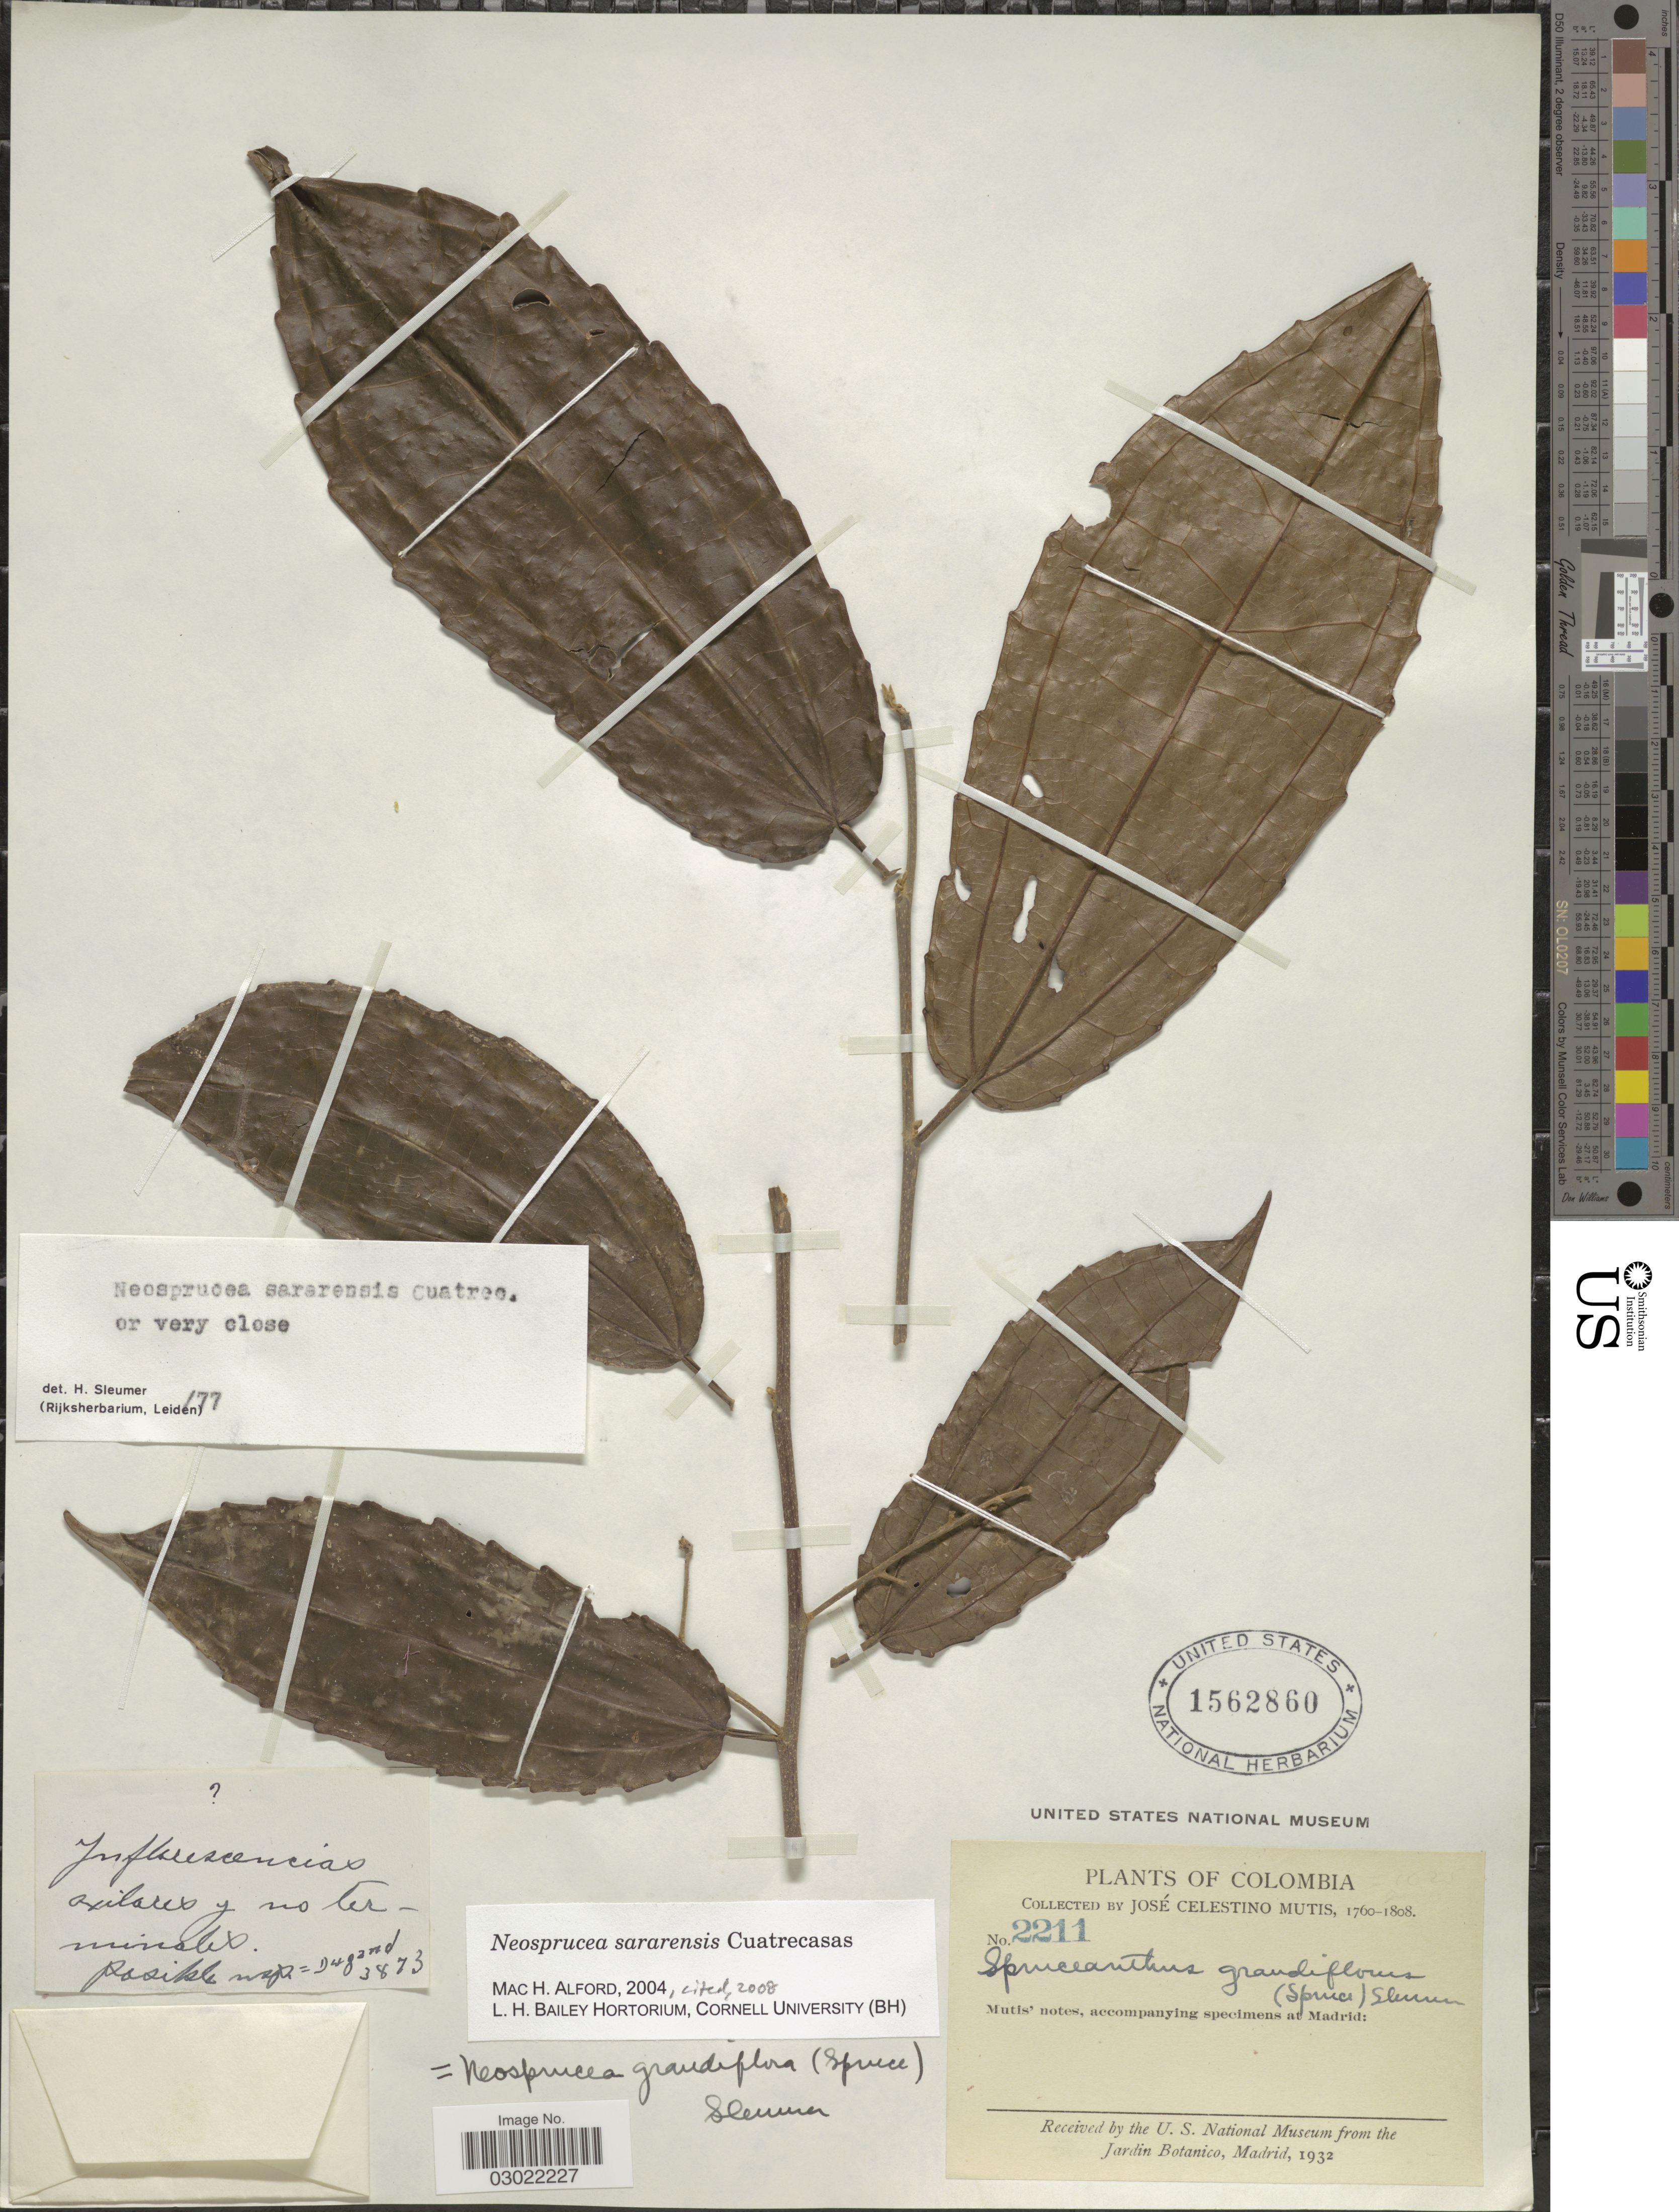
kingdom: Plantae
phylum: Tracheophyta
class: Magnoliopsida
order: Malpighiales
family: Salicaceae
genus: Neosprucea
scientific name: Neosprucea sararensis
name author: Cuatrec.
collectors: J. C. B. Mutis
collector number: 2211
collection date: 1760/1808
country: Colombia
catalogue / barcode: US 1562860